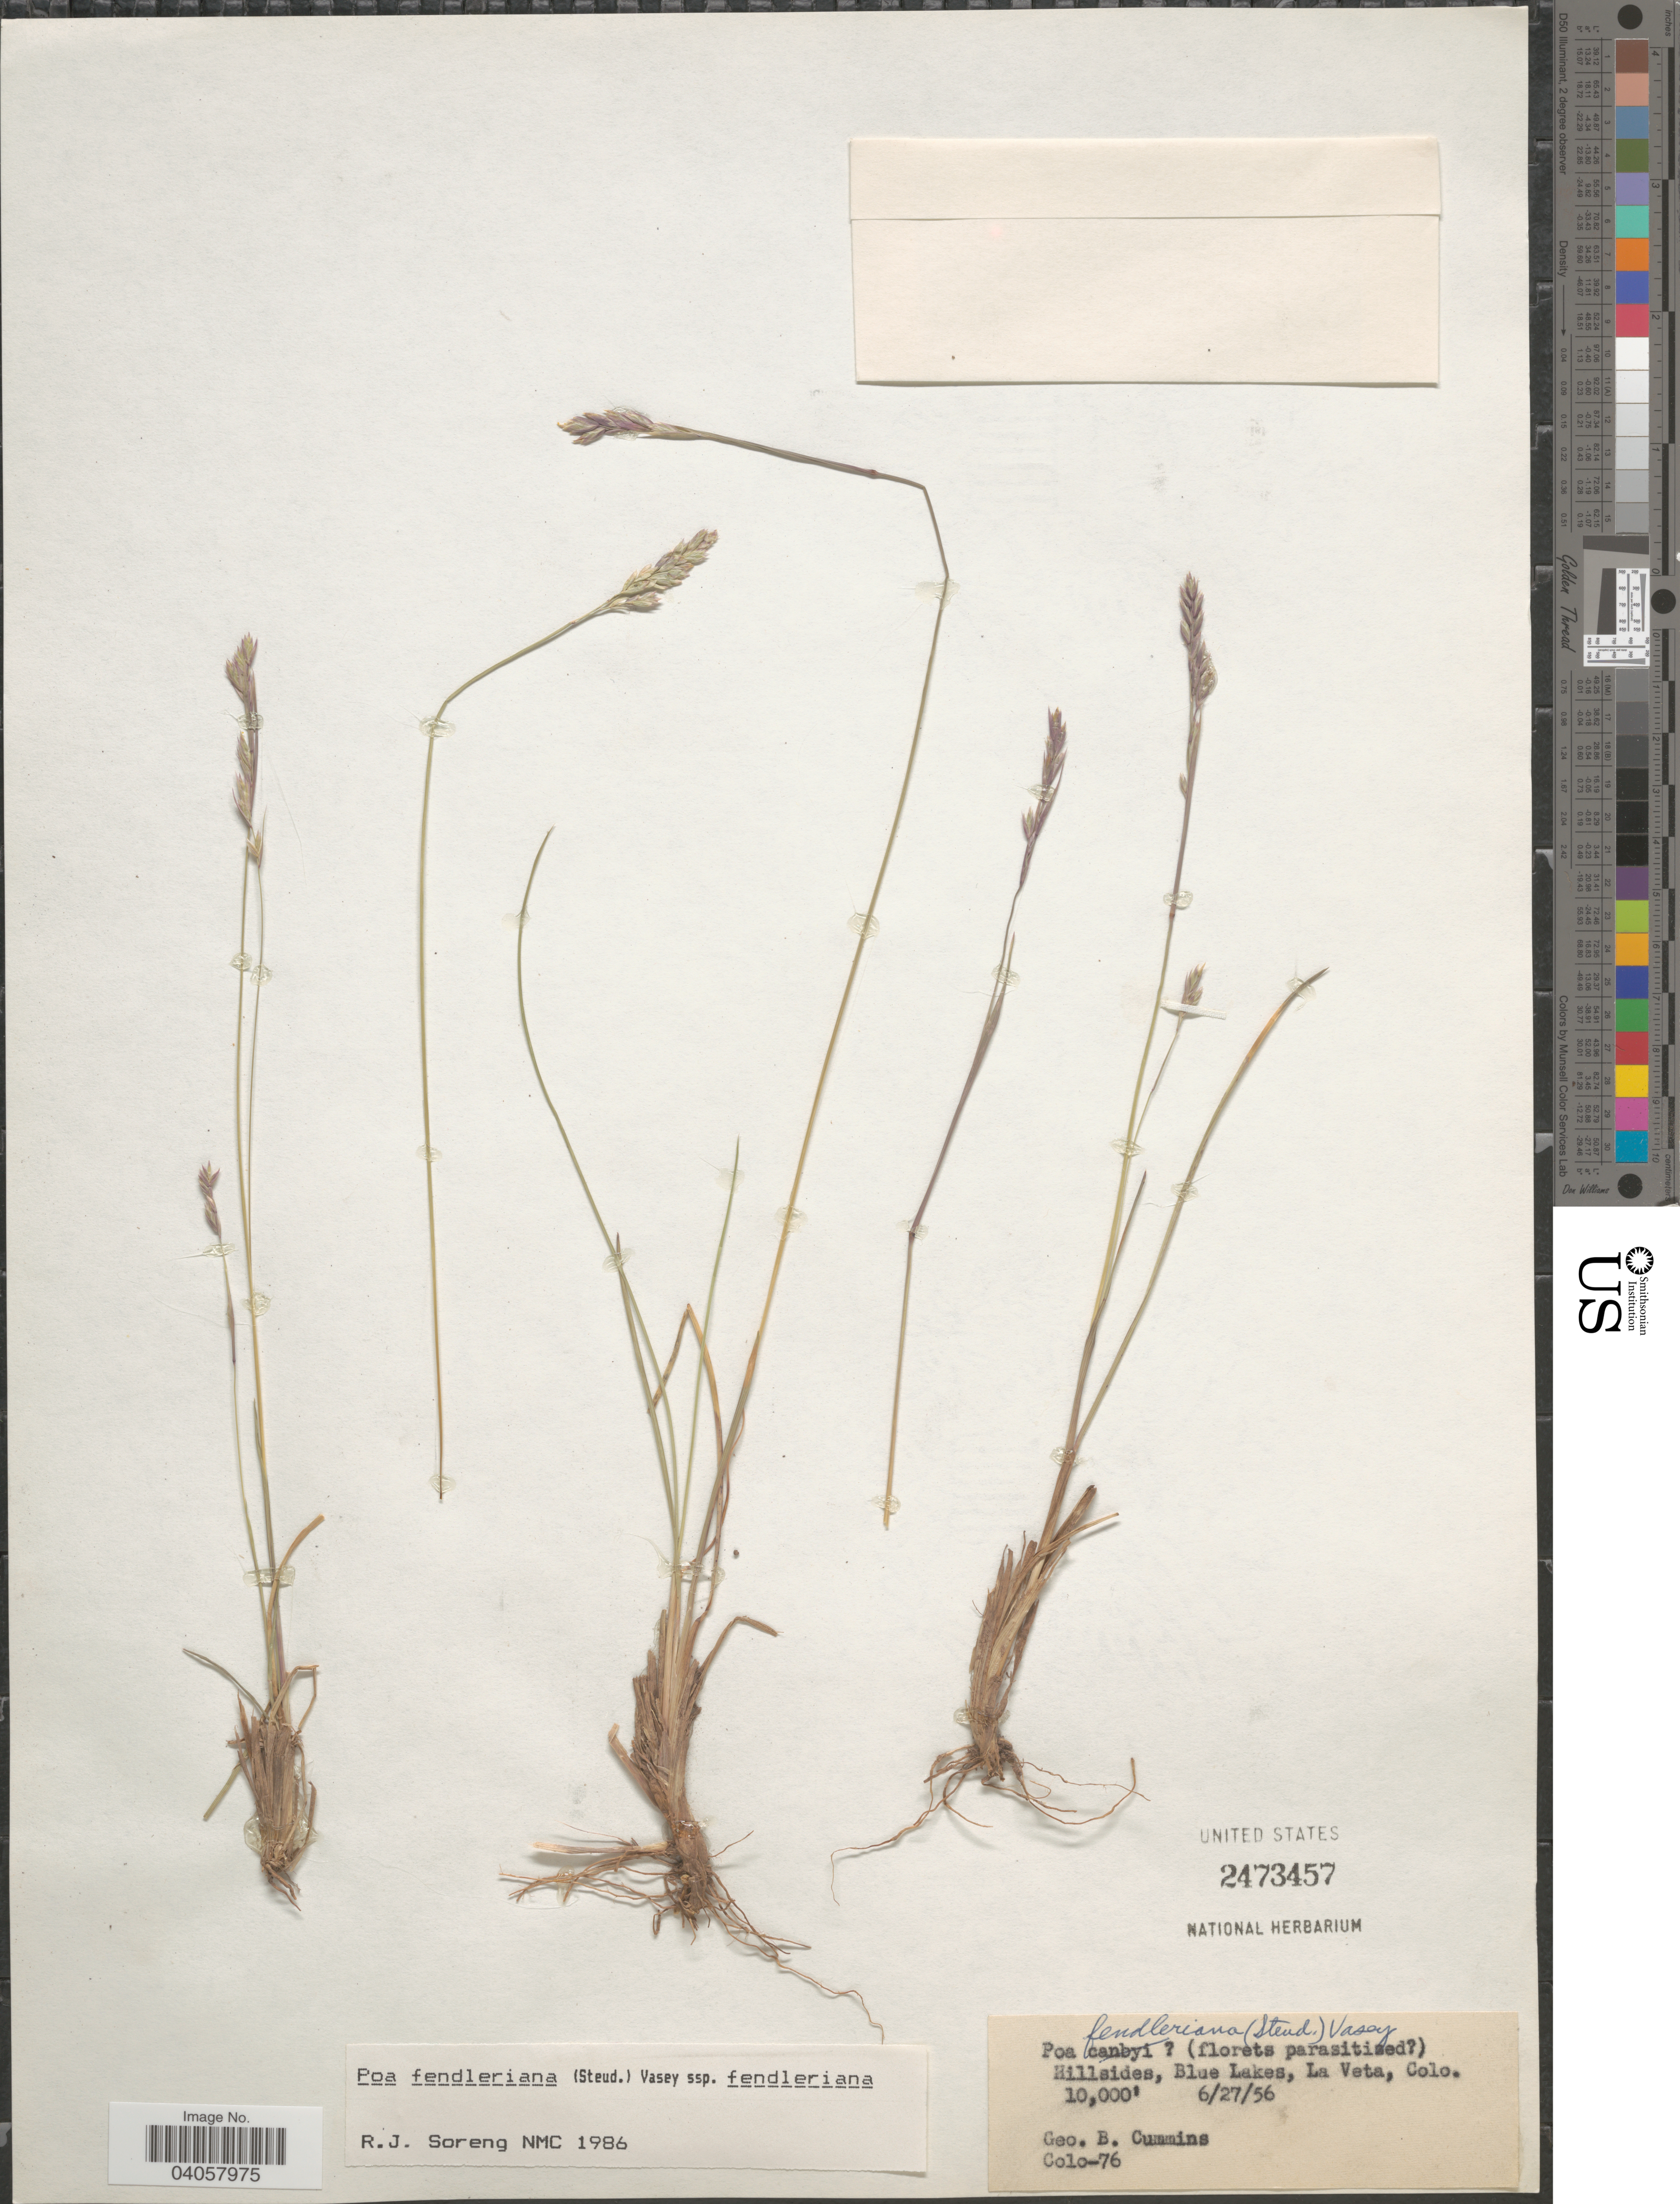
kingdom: Plantae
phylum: Tracheophyta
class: Liliopsida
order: Poales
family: Poaceae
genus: Poa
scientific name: Poa fendleriana subsp. longiligula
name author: (Scribn. & T.A. Williams) Soreng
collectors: G. Cummins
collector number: Colo-76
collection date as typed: Transcribed d/m/y: 27/6/56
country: United States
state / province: Colorado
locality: Hillsides, Blue Lakes, La Veta.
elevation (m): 3048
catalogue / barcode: US 2473457